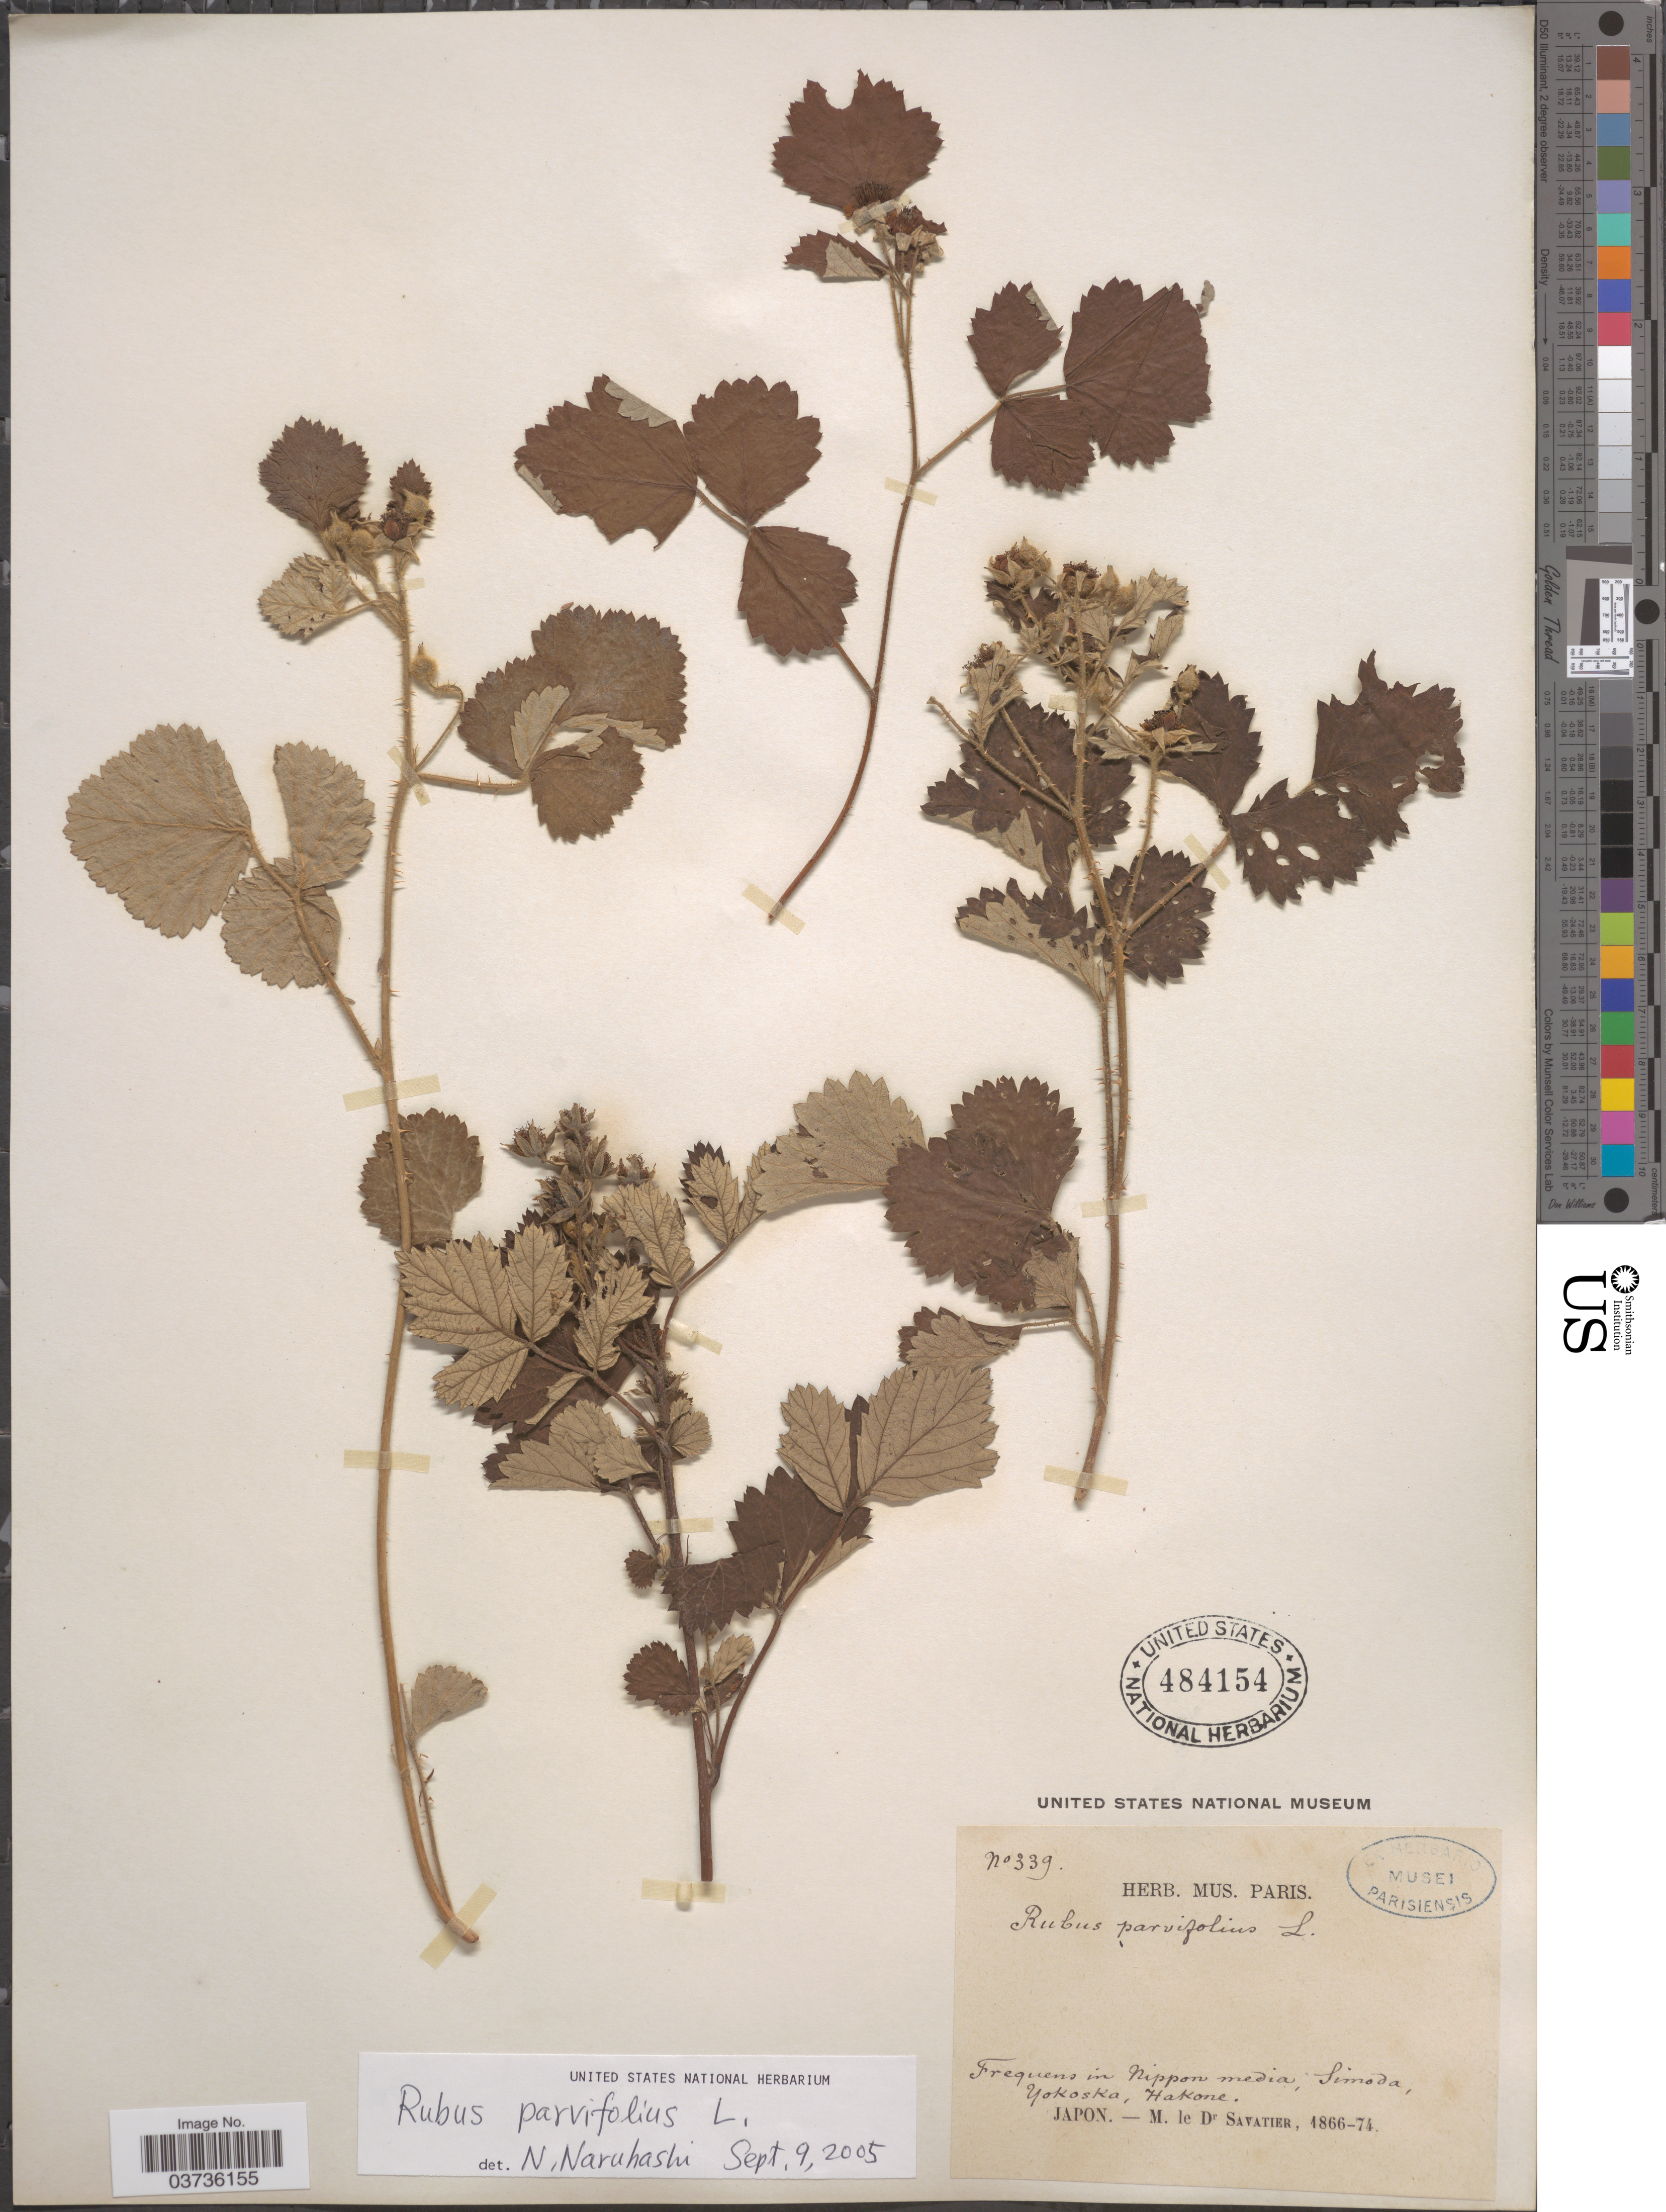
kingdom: Plantae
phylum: Tracheophyta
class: Magnoliopsida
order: Rosales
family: Rosaceae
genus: Rubus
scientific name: Rubus parvifolius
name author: L.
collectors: M. Savatier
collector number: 339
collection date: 1866/1874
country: Japan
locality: Frequens in Nippon media, Simoda, Yokoska, Hakone.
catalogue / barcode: US 484154